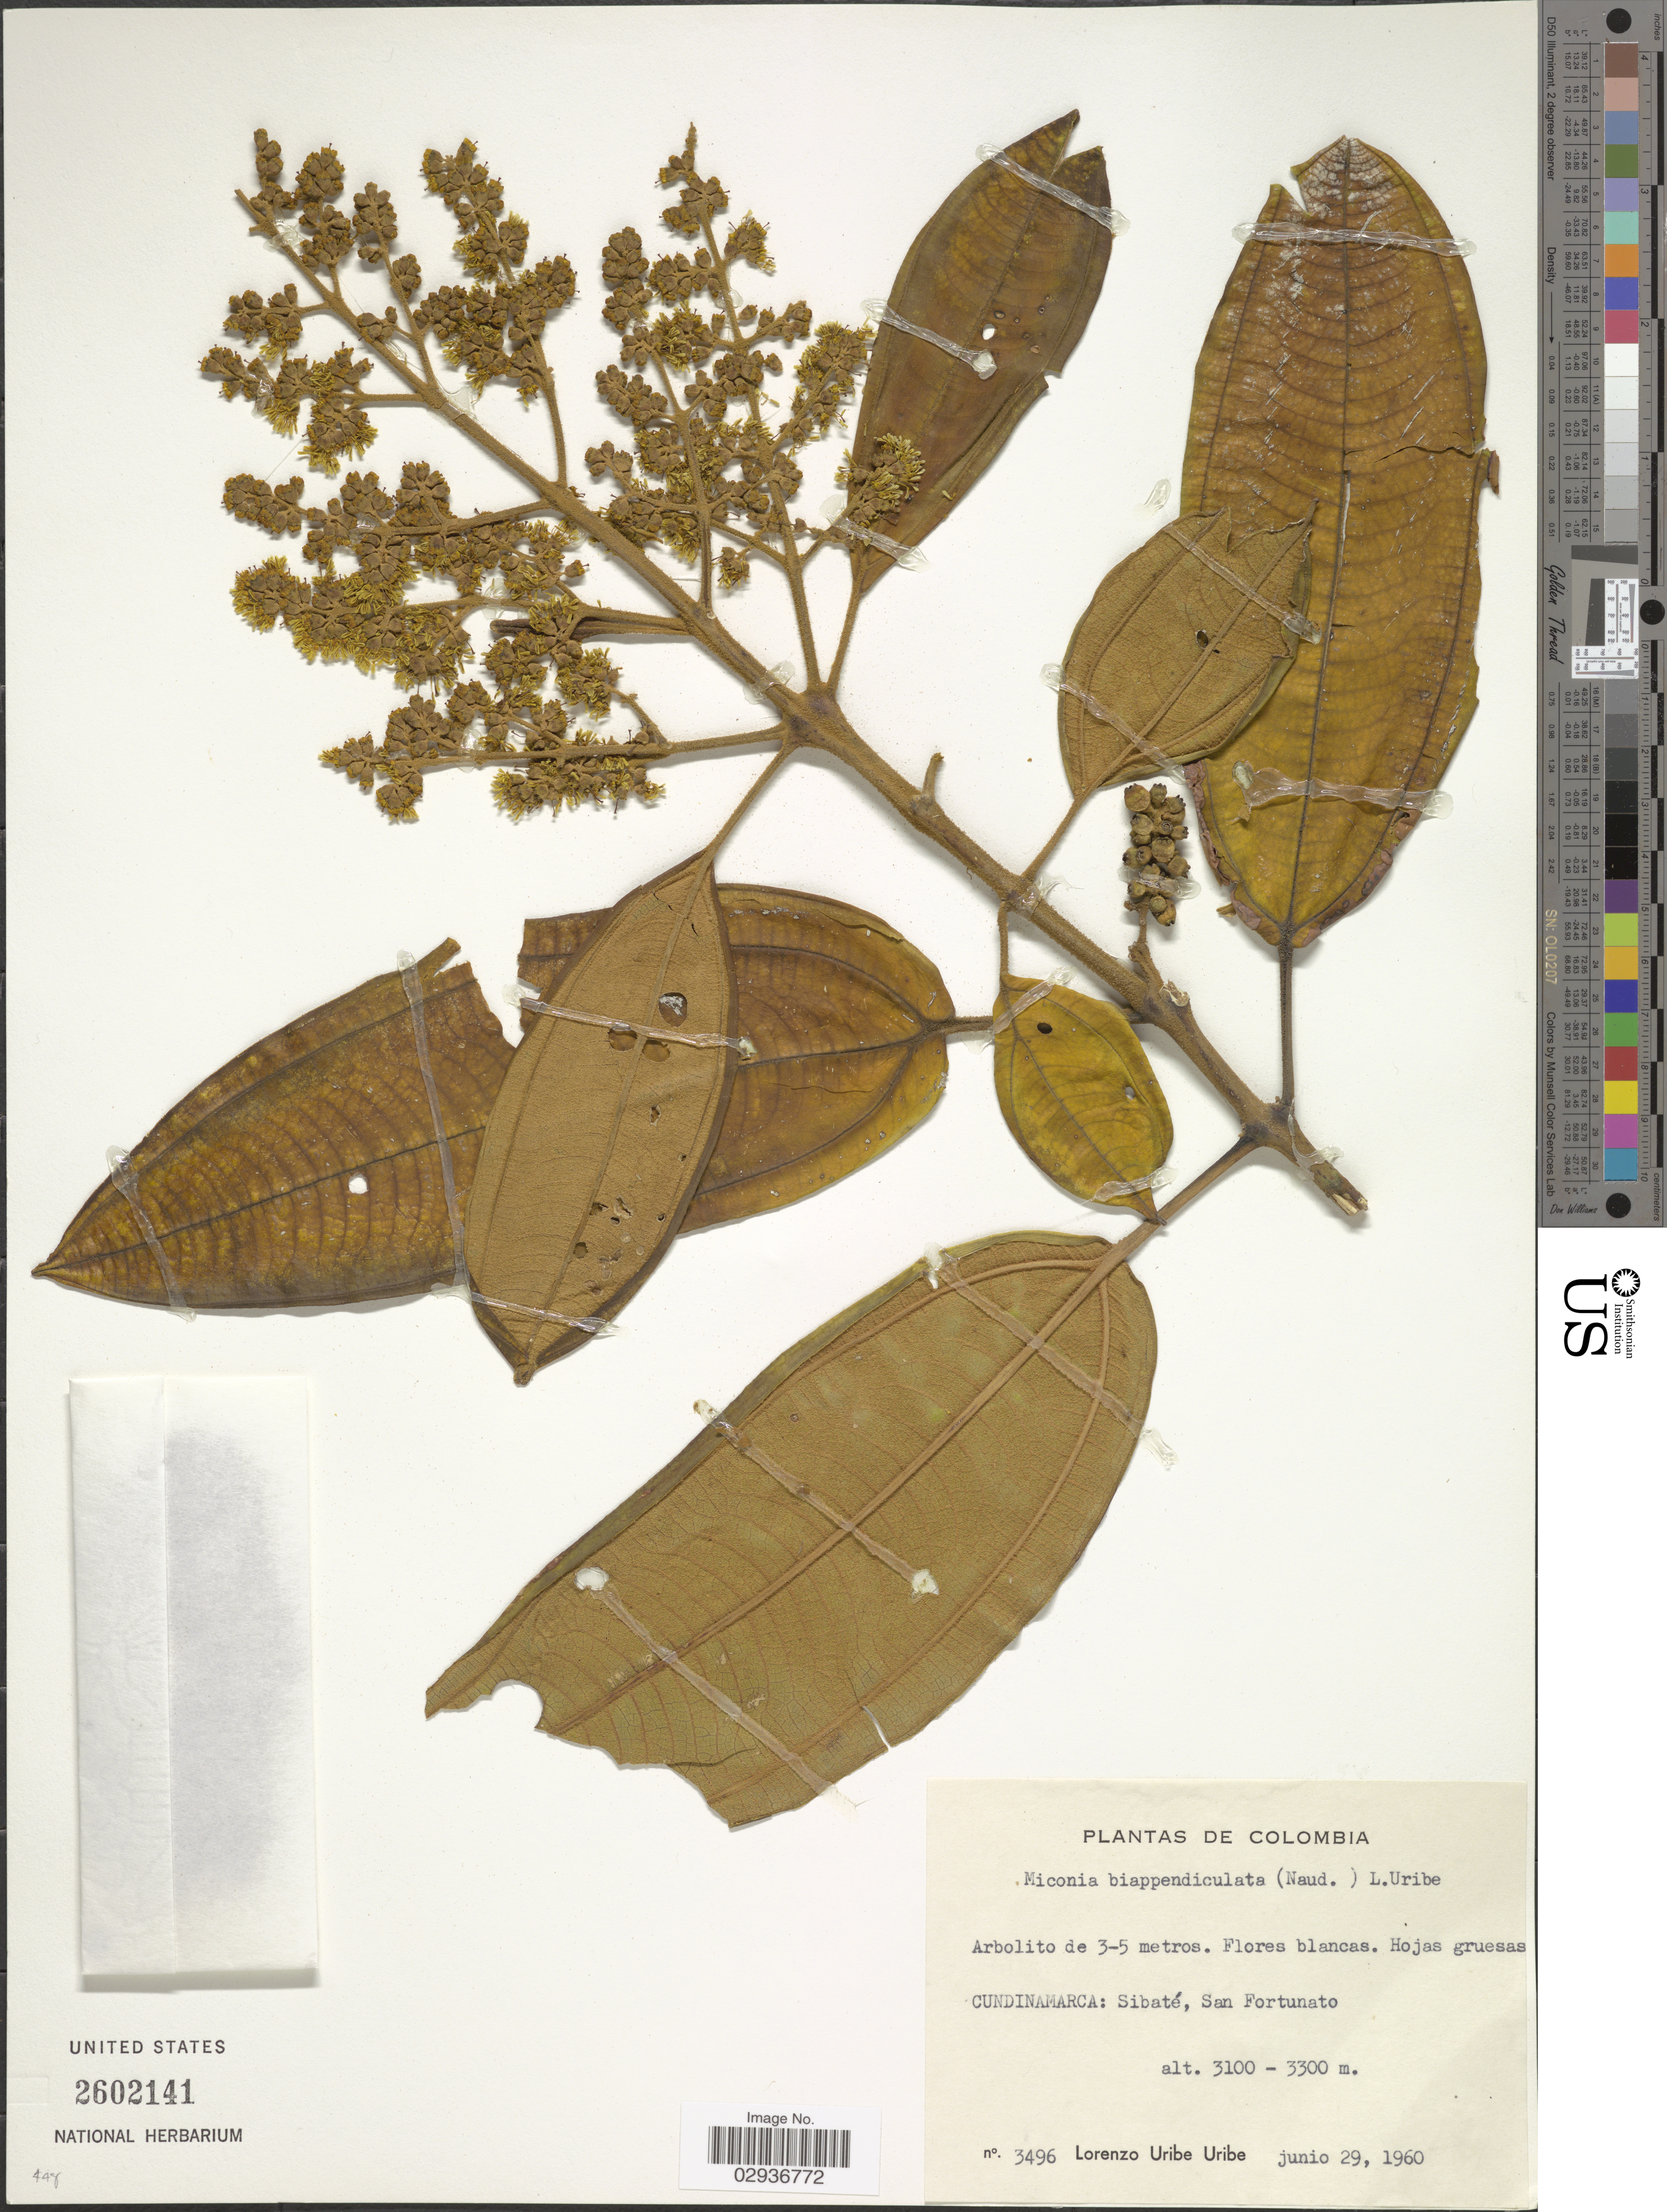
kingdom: Plantae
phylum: Tracheophyta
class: Magnoliopsida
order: Myrtales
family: Melastomataceae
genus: Miconia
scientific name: Miconia biappendiculata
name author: (Naudin) L. Uribe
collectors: L. Uribe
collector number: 3496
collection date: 1960-06-29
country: Colombia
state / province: Cundinamarca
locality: Sibaté, San Fortunato.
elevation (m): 3100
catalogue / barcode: US 2602141